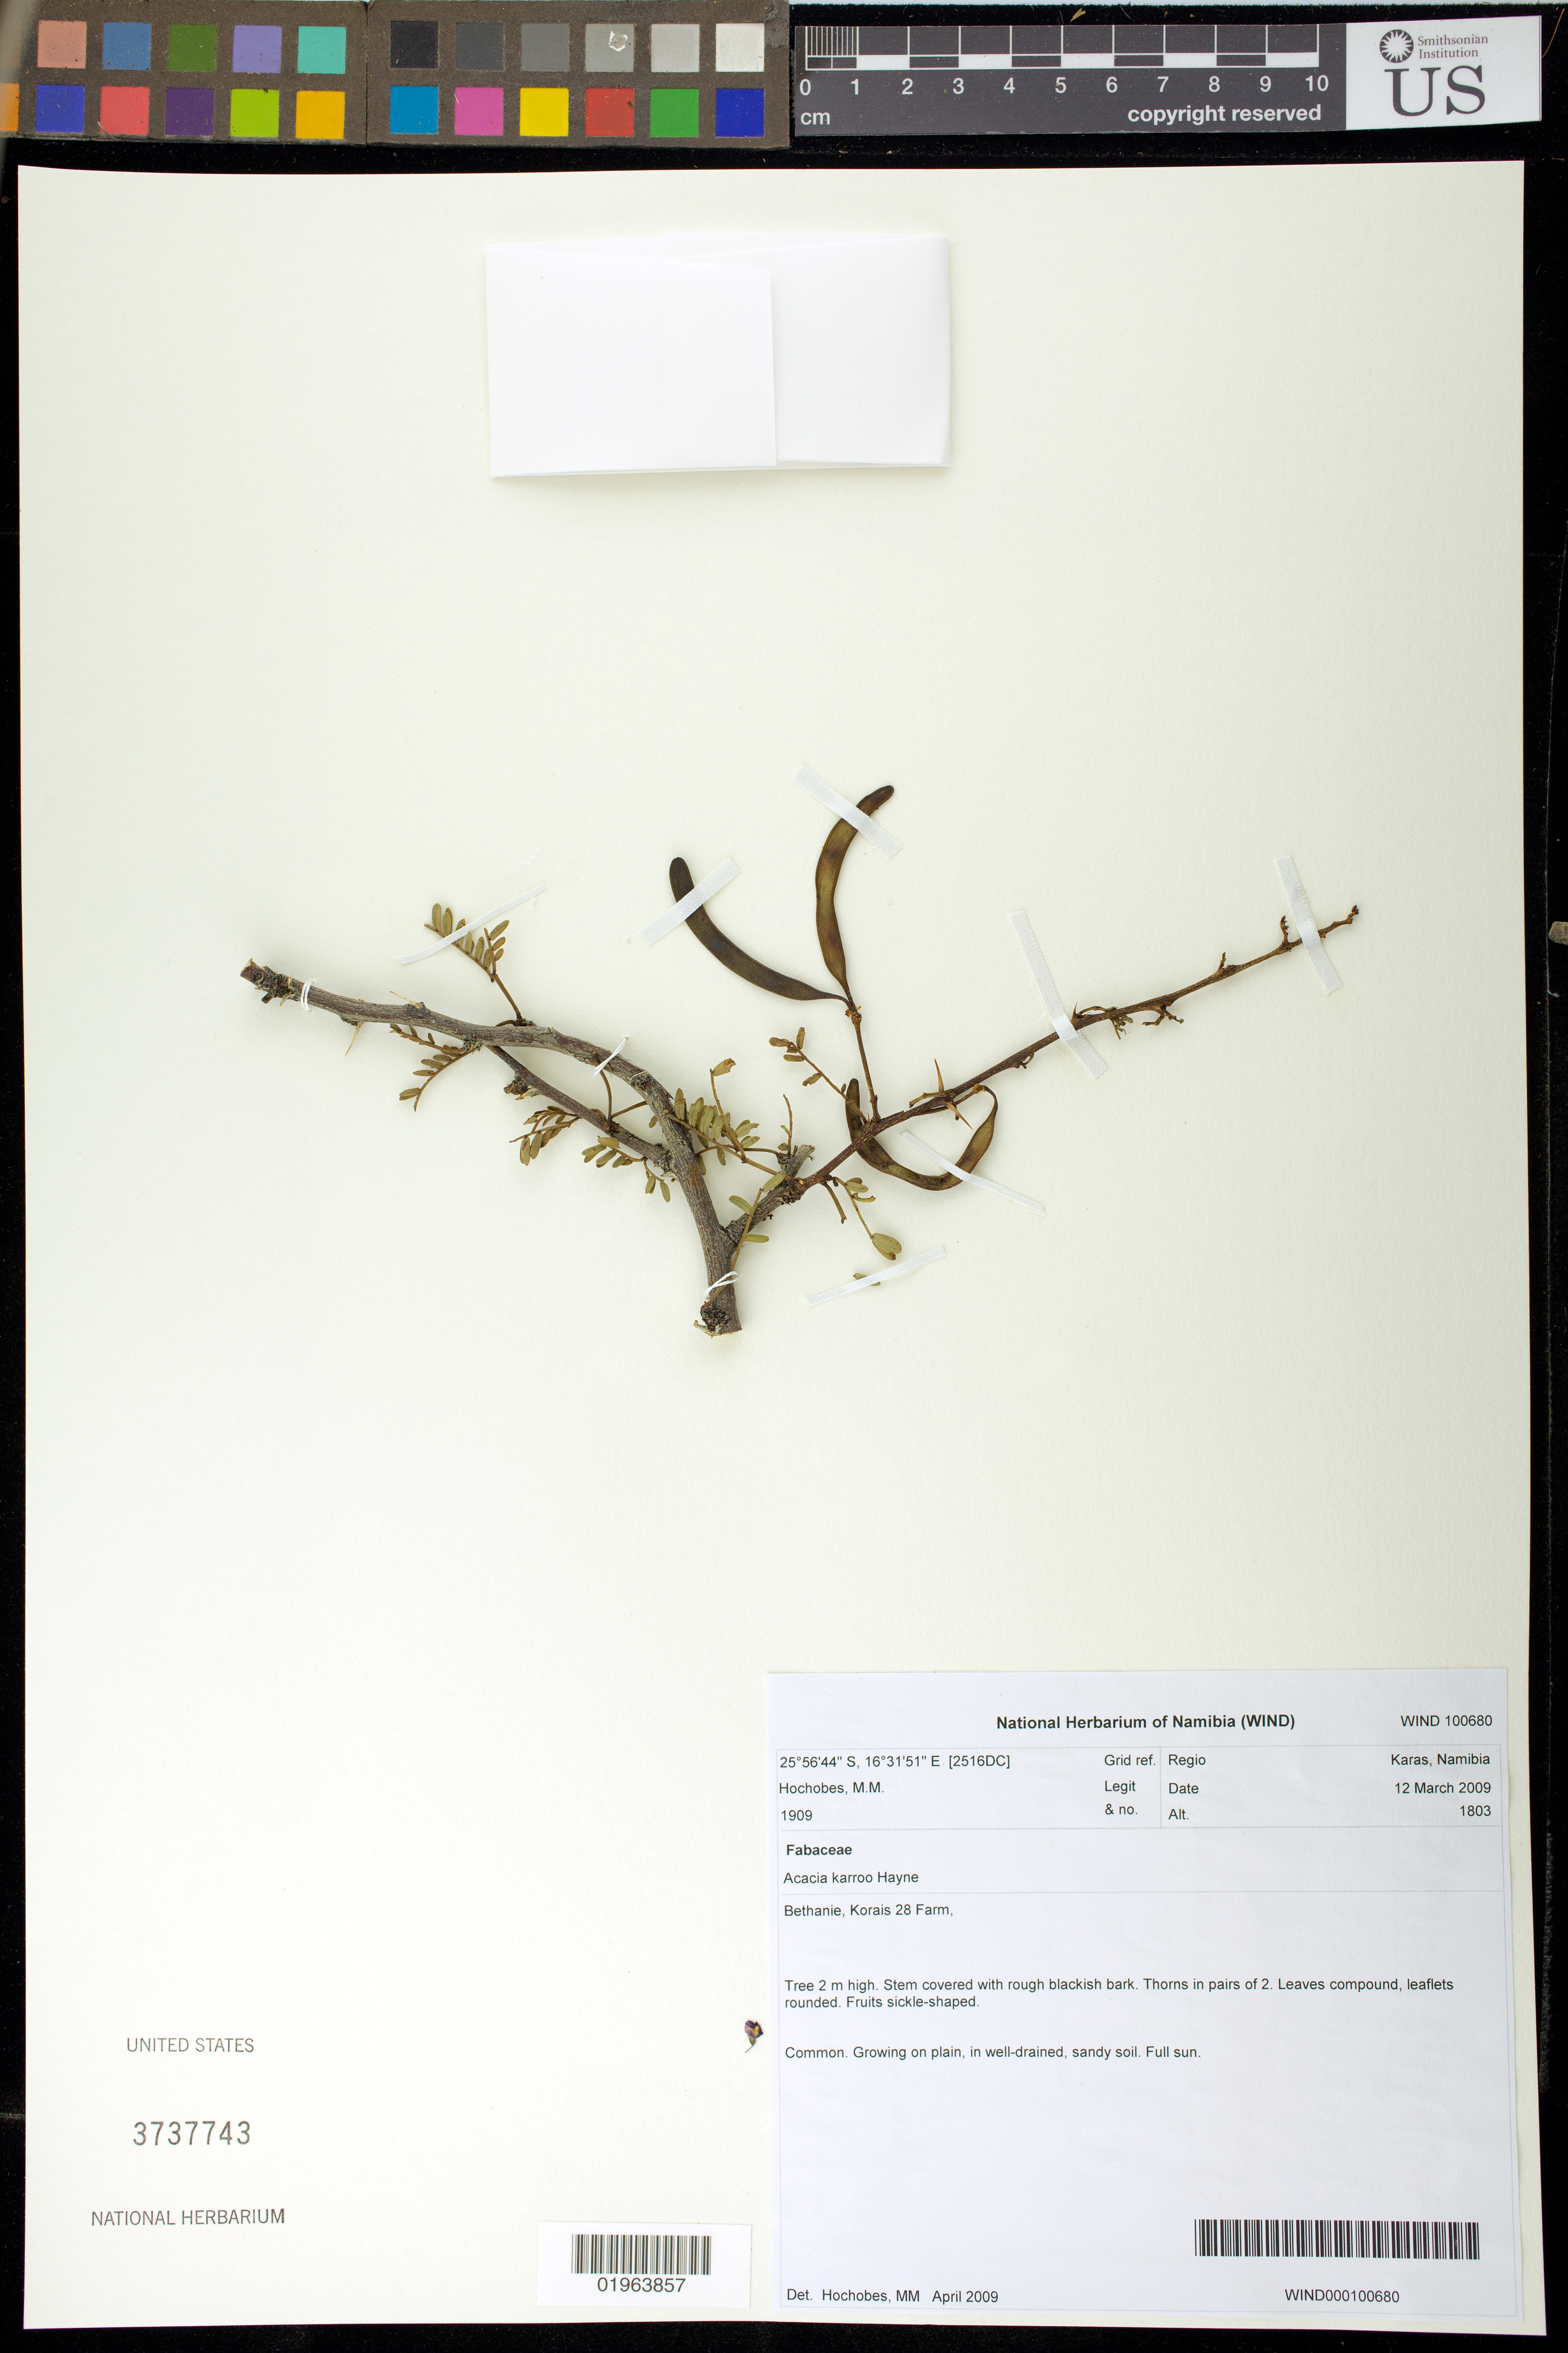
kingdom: Plantae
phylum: Tracheophyta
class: Magnoliopsida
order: Fabales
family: Fabaceae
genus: Vachellia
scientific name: Vachellia karroo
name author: (Hayne) Banfi & Galasso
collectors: M. Hochobes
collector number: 1909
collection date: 2009-03-12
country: Namibia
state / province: Karas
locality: Bethanie, Korais 28 Farm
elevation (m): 1803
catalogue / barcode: US 3737743